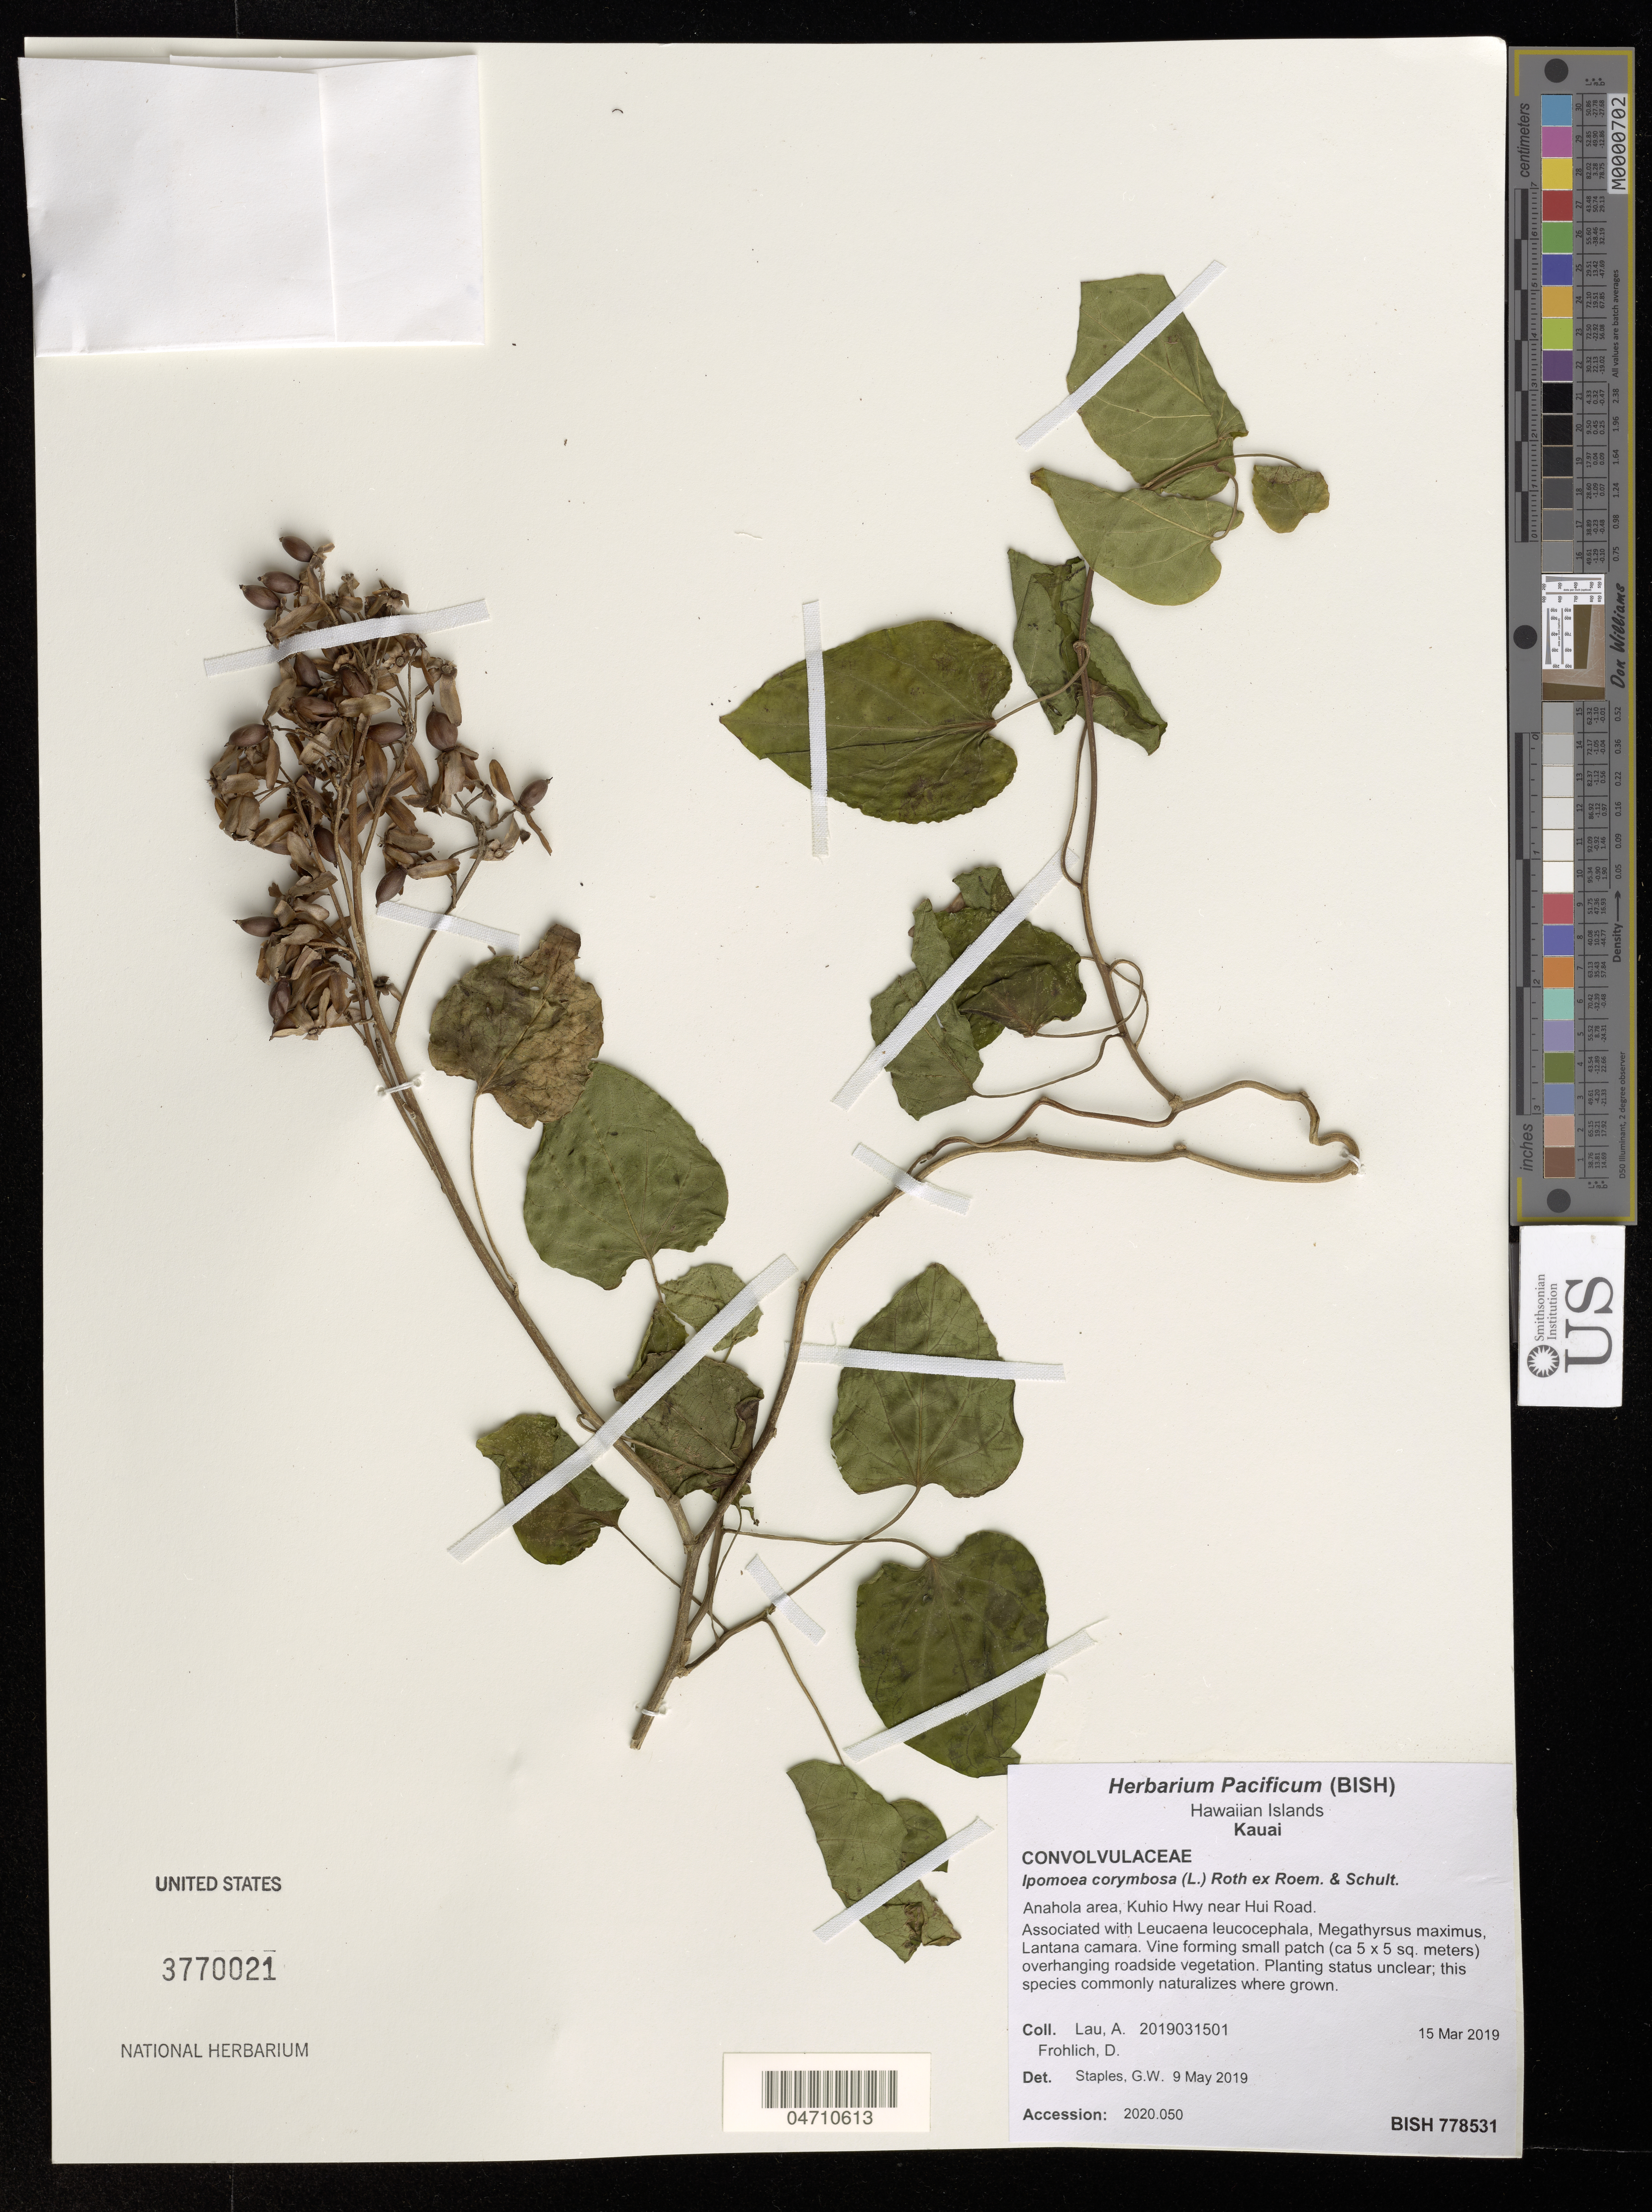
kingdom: Plantae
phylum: Tracheophyta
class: Magnoliopsida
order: Solanales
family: Convolvulaceae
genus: Ipomoea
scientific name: Ipomoea corymbosa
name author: (L.) Roth ex Roem. & Schult.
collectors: A. Lau & D. Frohlich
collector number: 2019031501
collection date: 2019-03-15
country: United States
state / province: Hawaii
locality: Hawaiian Islands. Kauai. Anahola area, Kuhio Hwy near Hui Road.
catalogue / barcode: US 3770021